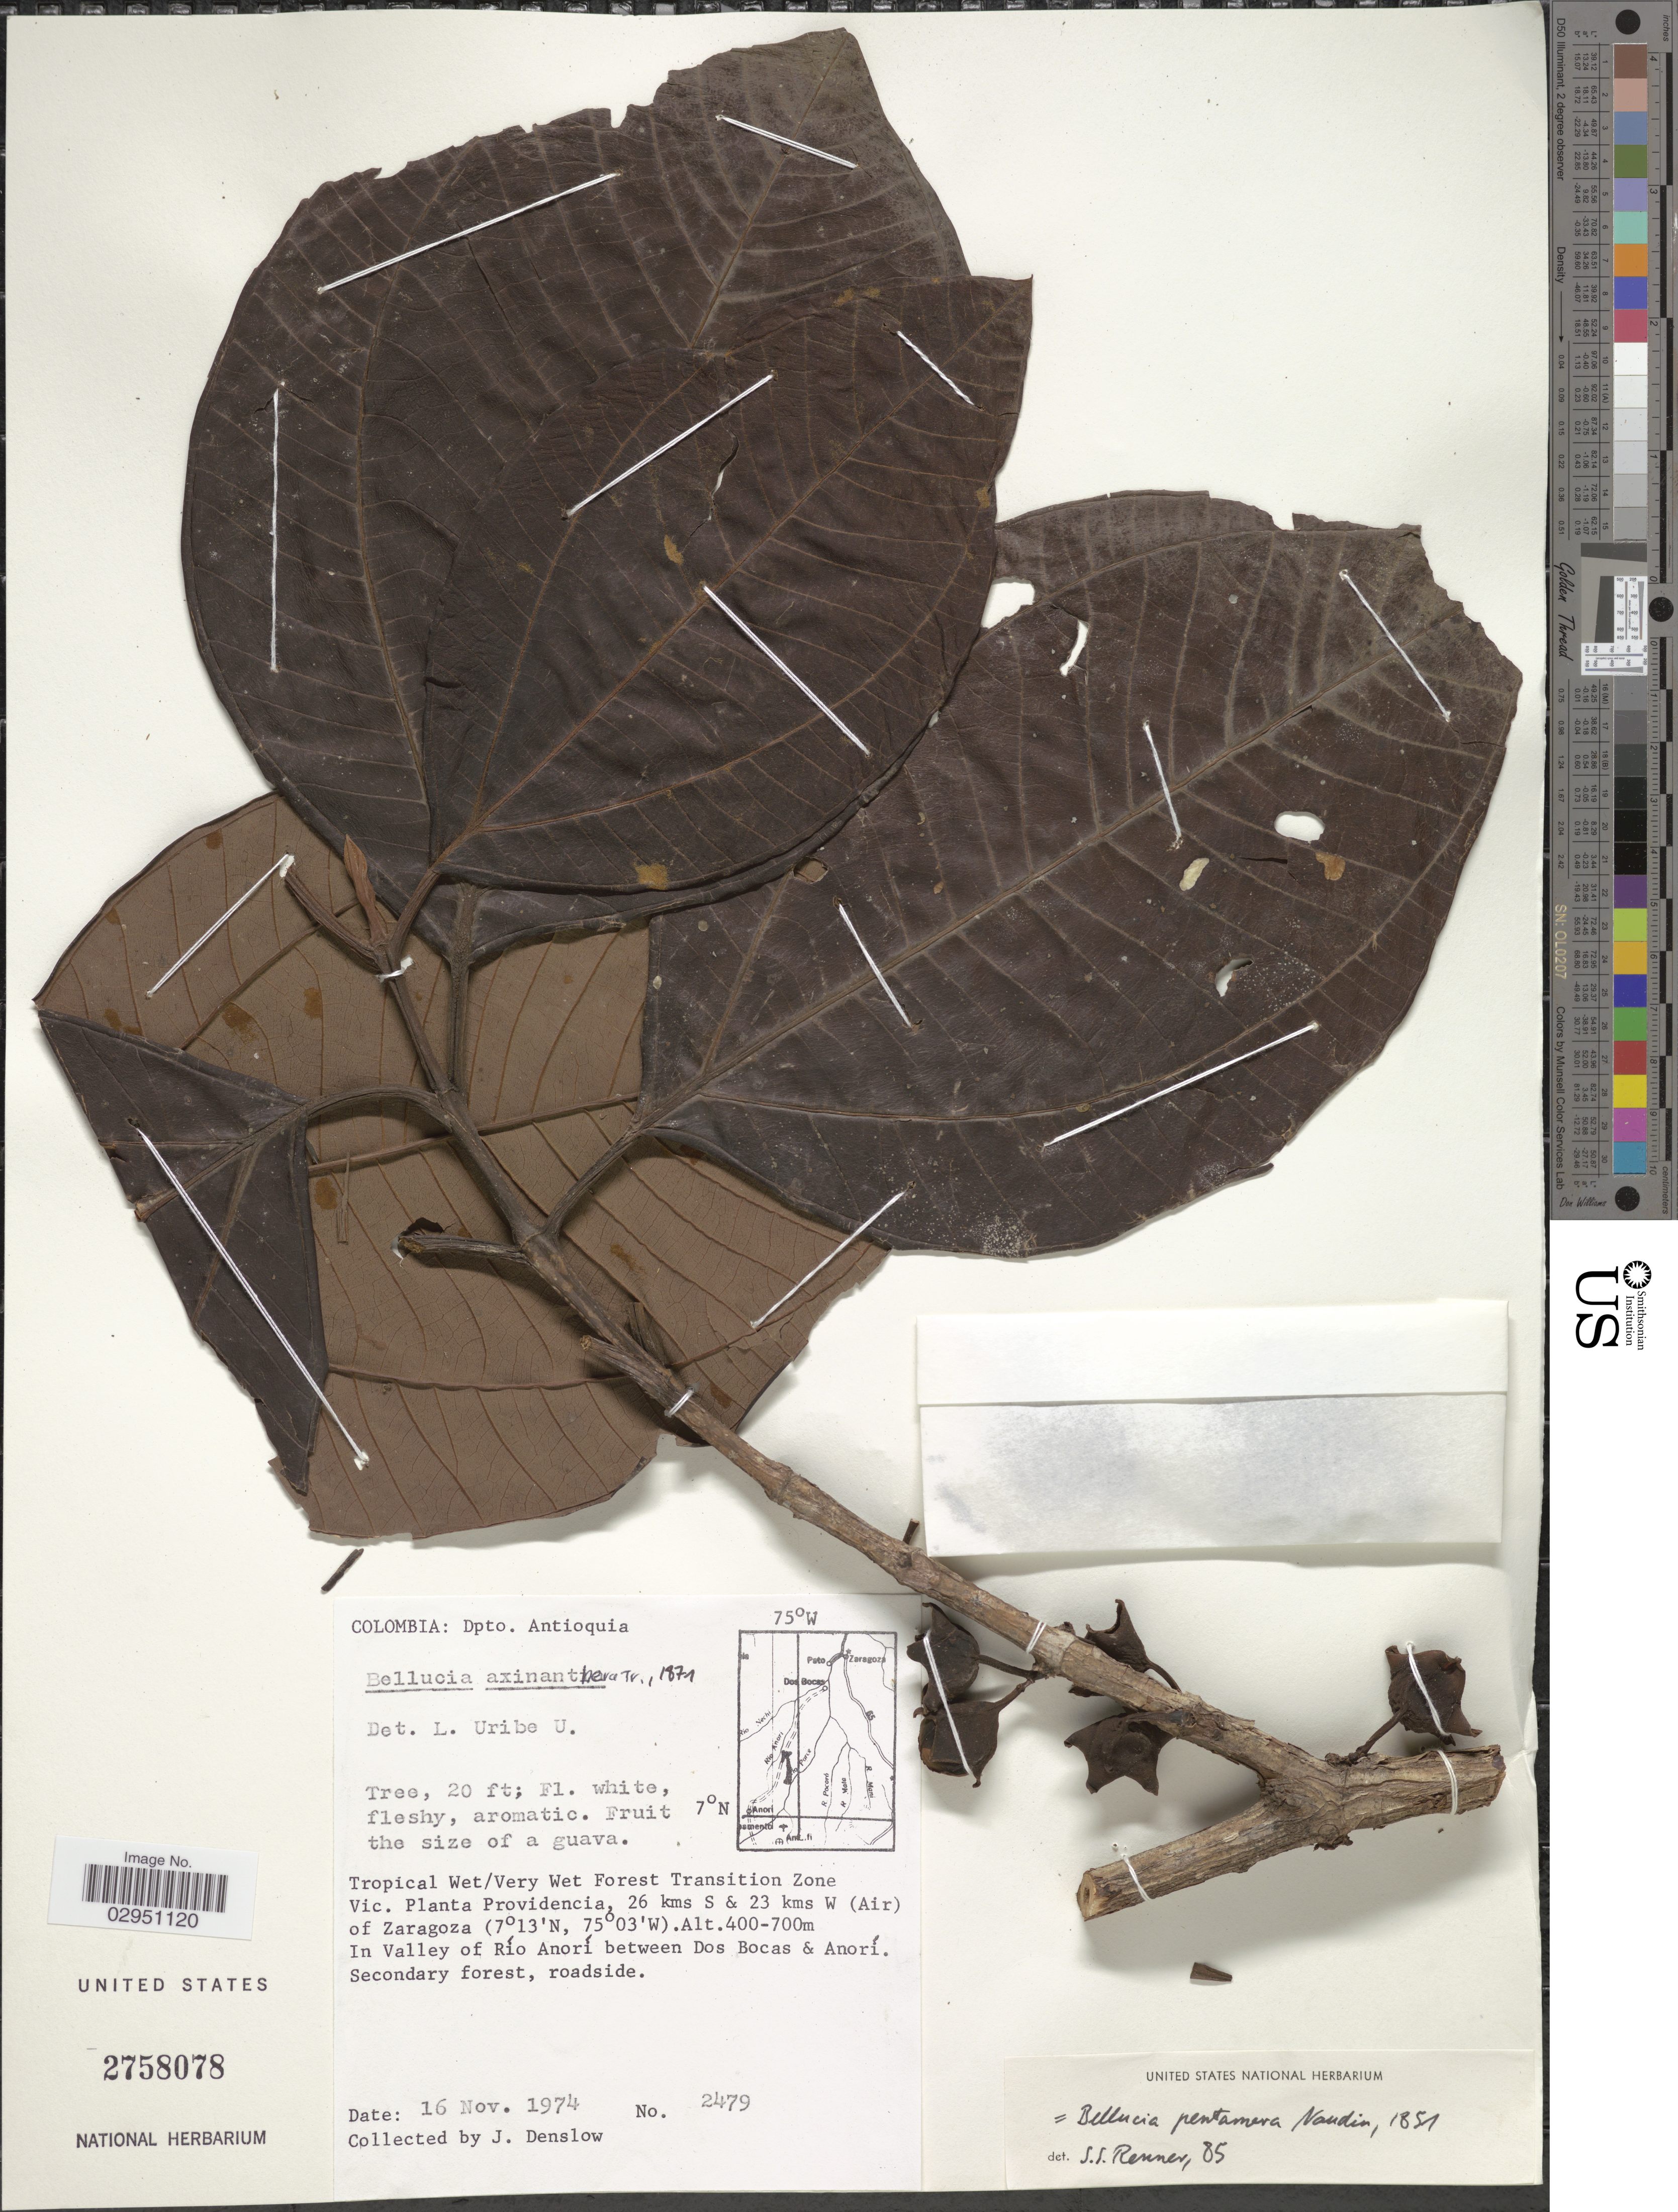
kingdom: Plantae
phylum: Tracheophyta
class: Magnoliopsida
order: Myrtales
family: Melastomataceae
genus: Bellucia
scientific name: Bellucia pentamera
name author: Naudin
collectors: J. Denslow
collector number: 2479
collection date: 1974-11-16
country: Colombia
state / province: Antioquia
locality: Dpto. Antioquia. Tropical Wet/Very Wet Forest Transition Zone. Vic. Planta Providencia, 26 kms S & 23 kms W (Air) of Zaragoza. In Valley of Río Anorí between Dos Bocas & Anorí.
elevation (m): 400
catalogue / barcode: US 2758078